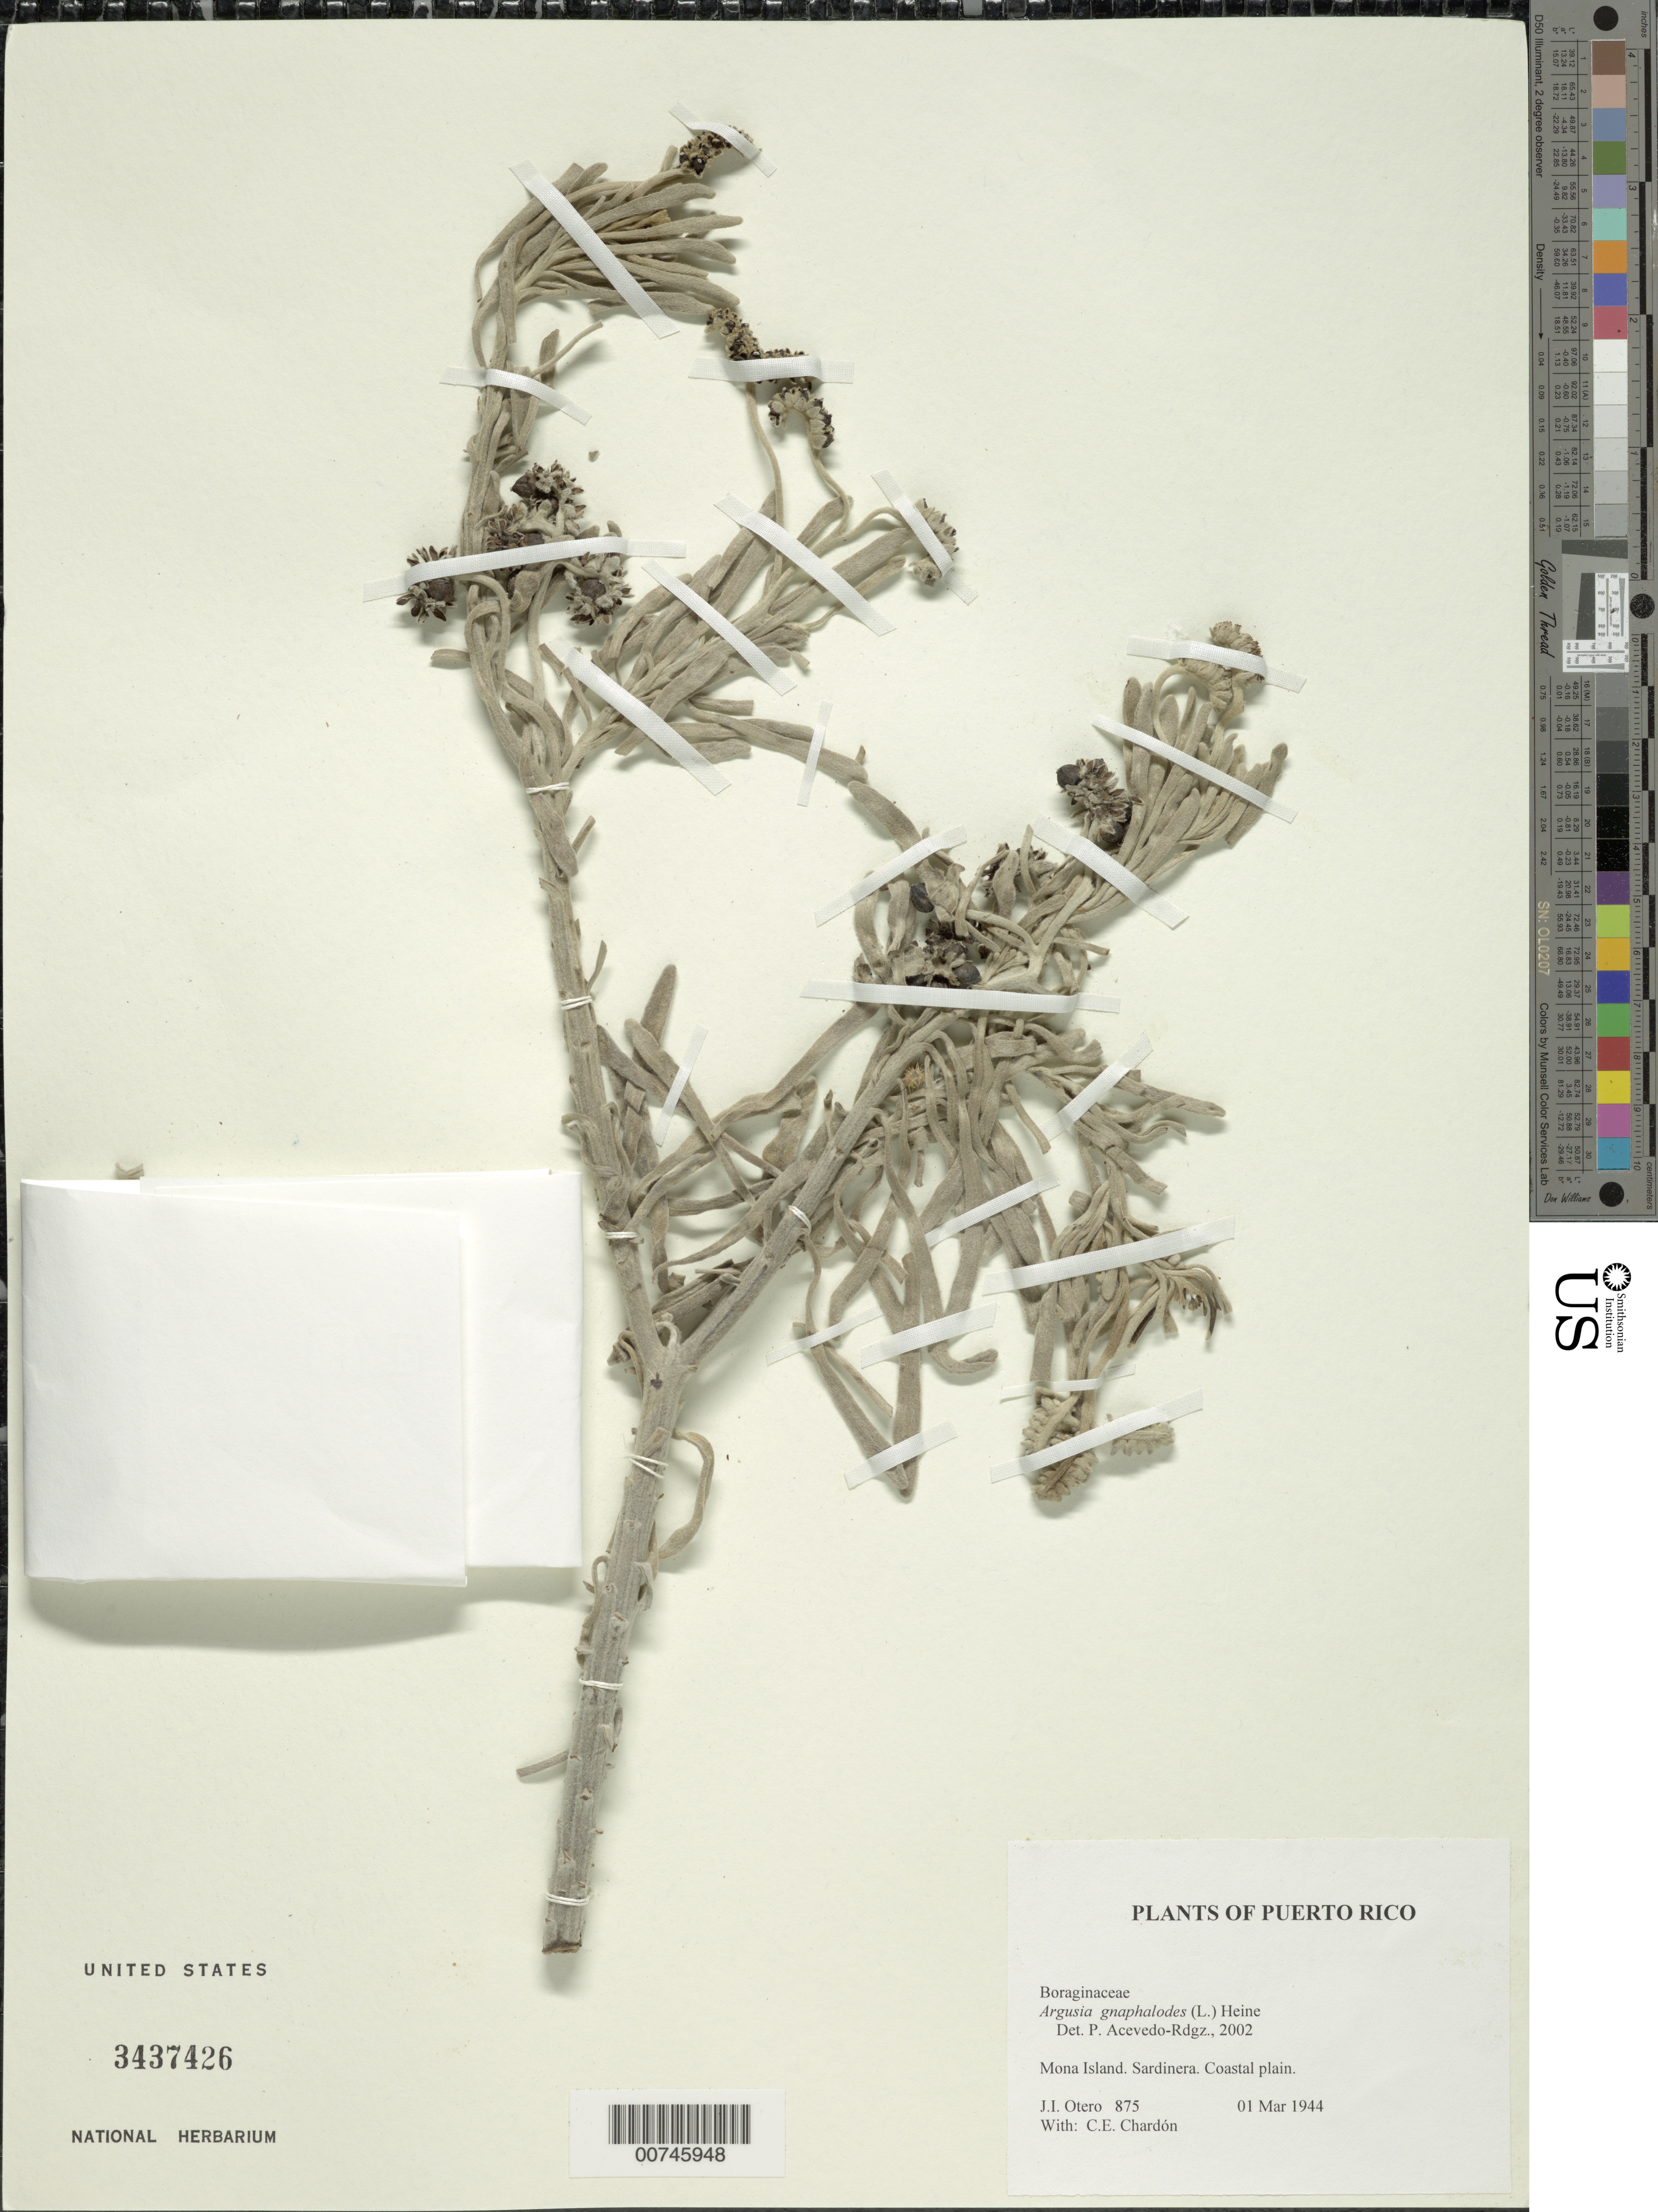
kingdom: Plantae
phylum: Tracheophyta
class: Magnoliopsida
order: Boraginales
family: Heliotropiaceae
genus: Argusia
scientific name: Argusia gnaphalodes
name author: (L.) Heine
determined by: Acevedo-Rodríguez, P., (BOT), Smithsonian Institution - National Museum of Natural History (UNITED STATES)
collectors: J. Otero & C. E. Chardón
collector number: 875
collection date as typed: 01 Mar 1944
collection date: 1944-03-01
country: Puerto Rico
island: Mona I.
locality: Sardinera. Coastal plain.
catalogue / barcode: US 3437426